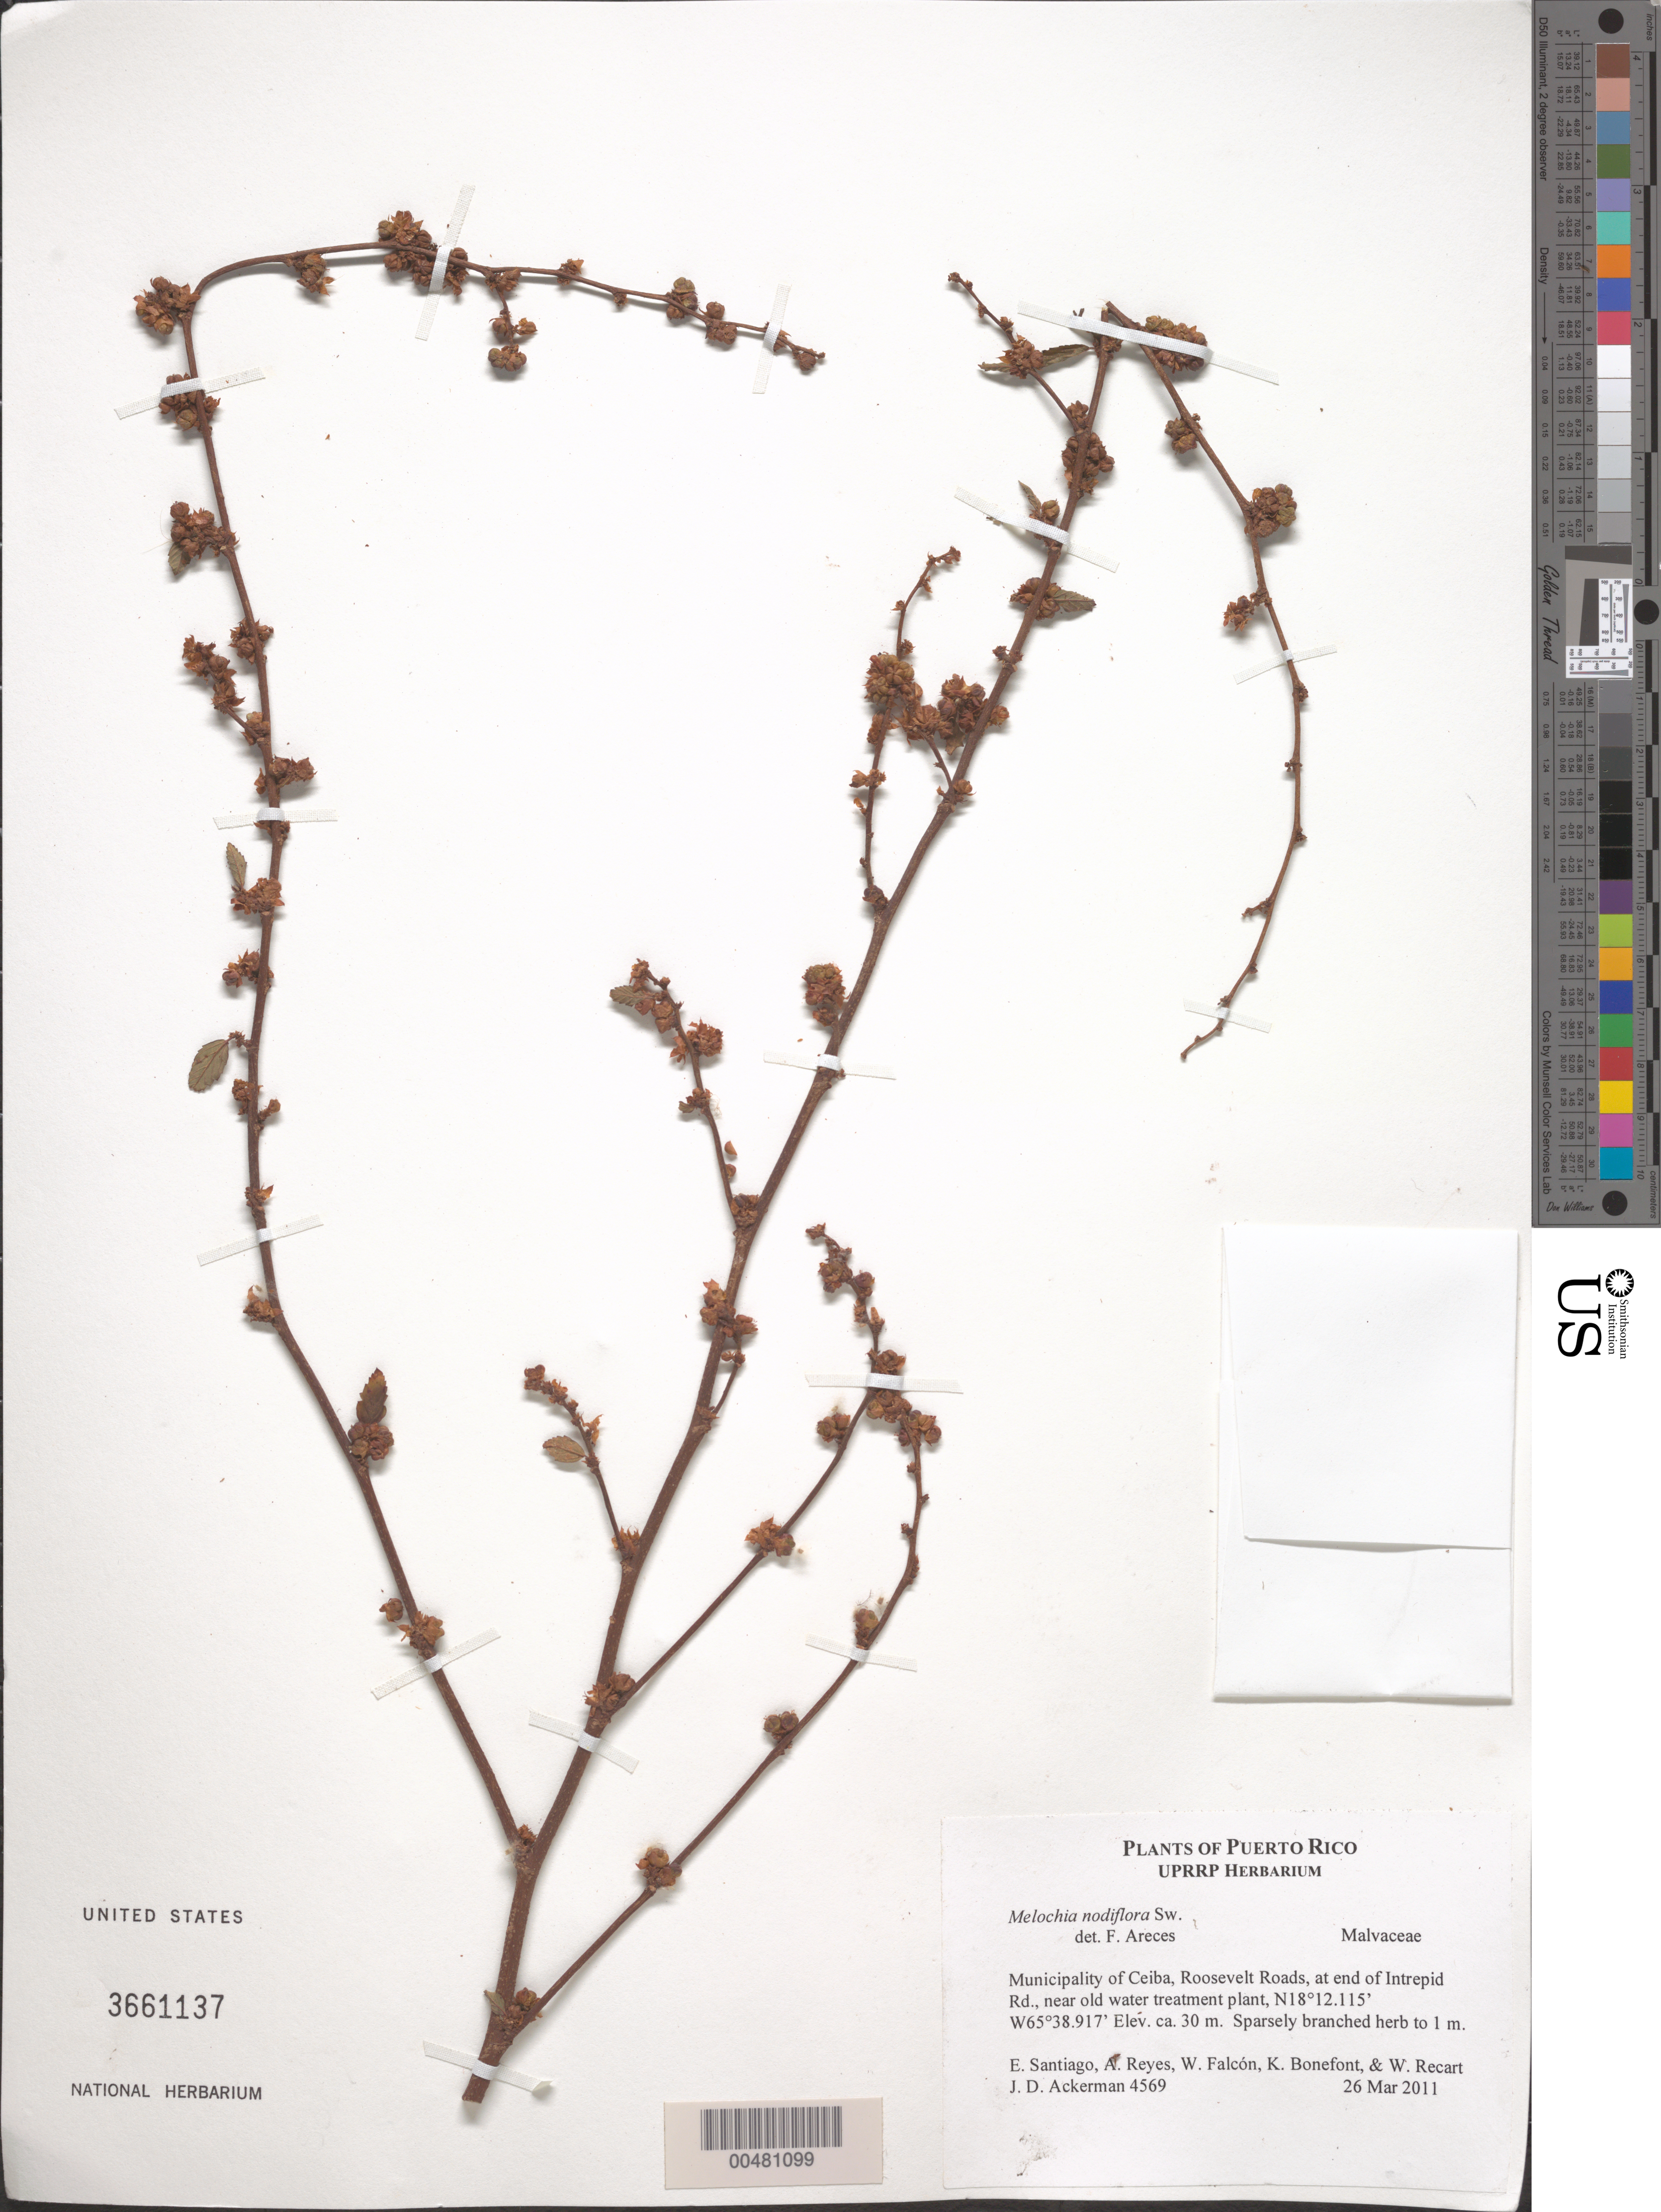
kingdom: Plantae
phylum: Tracheophyta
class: Magnoliopsida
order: Malvales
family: Malvaceae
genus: Melochia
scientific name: Melochia nodiflora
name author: Sw.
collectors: J. D. Ackerman, E. Santiago, A. Reyes, W. Falcón, K. Bonefont & W. Recart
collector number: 4569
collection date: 2011-03-26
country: Puerto Rico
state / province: Ceiba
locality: Roosevelt Roads, at end of Intrepid Rd., near old water treatment plant.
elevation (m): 30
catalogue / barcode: US 3661137